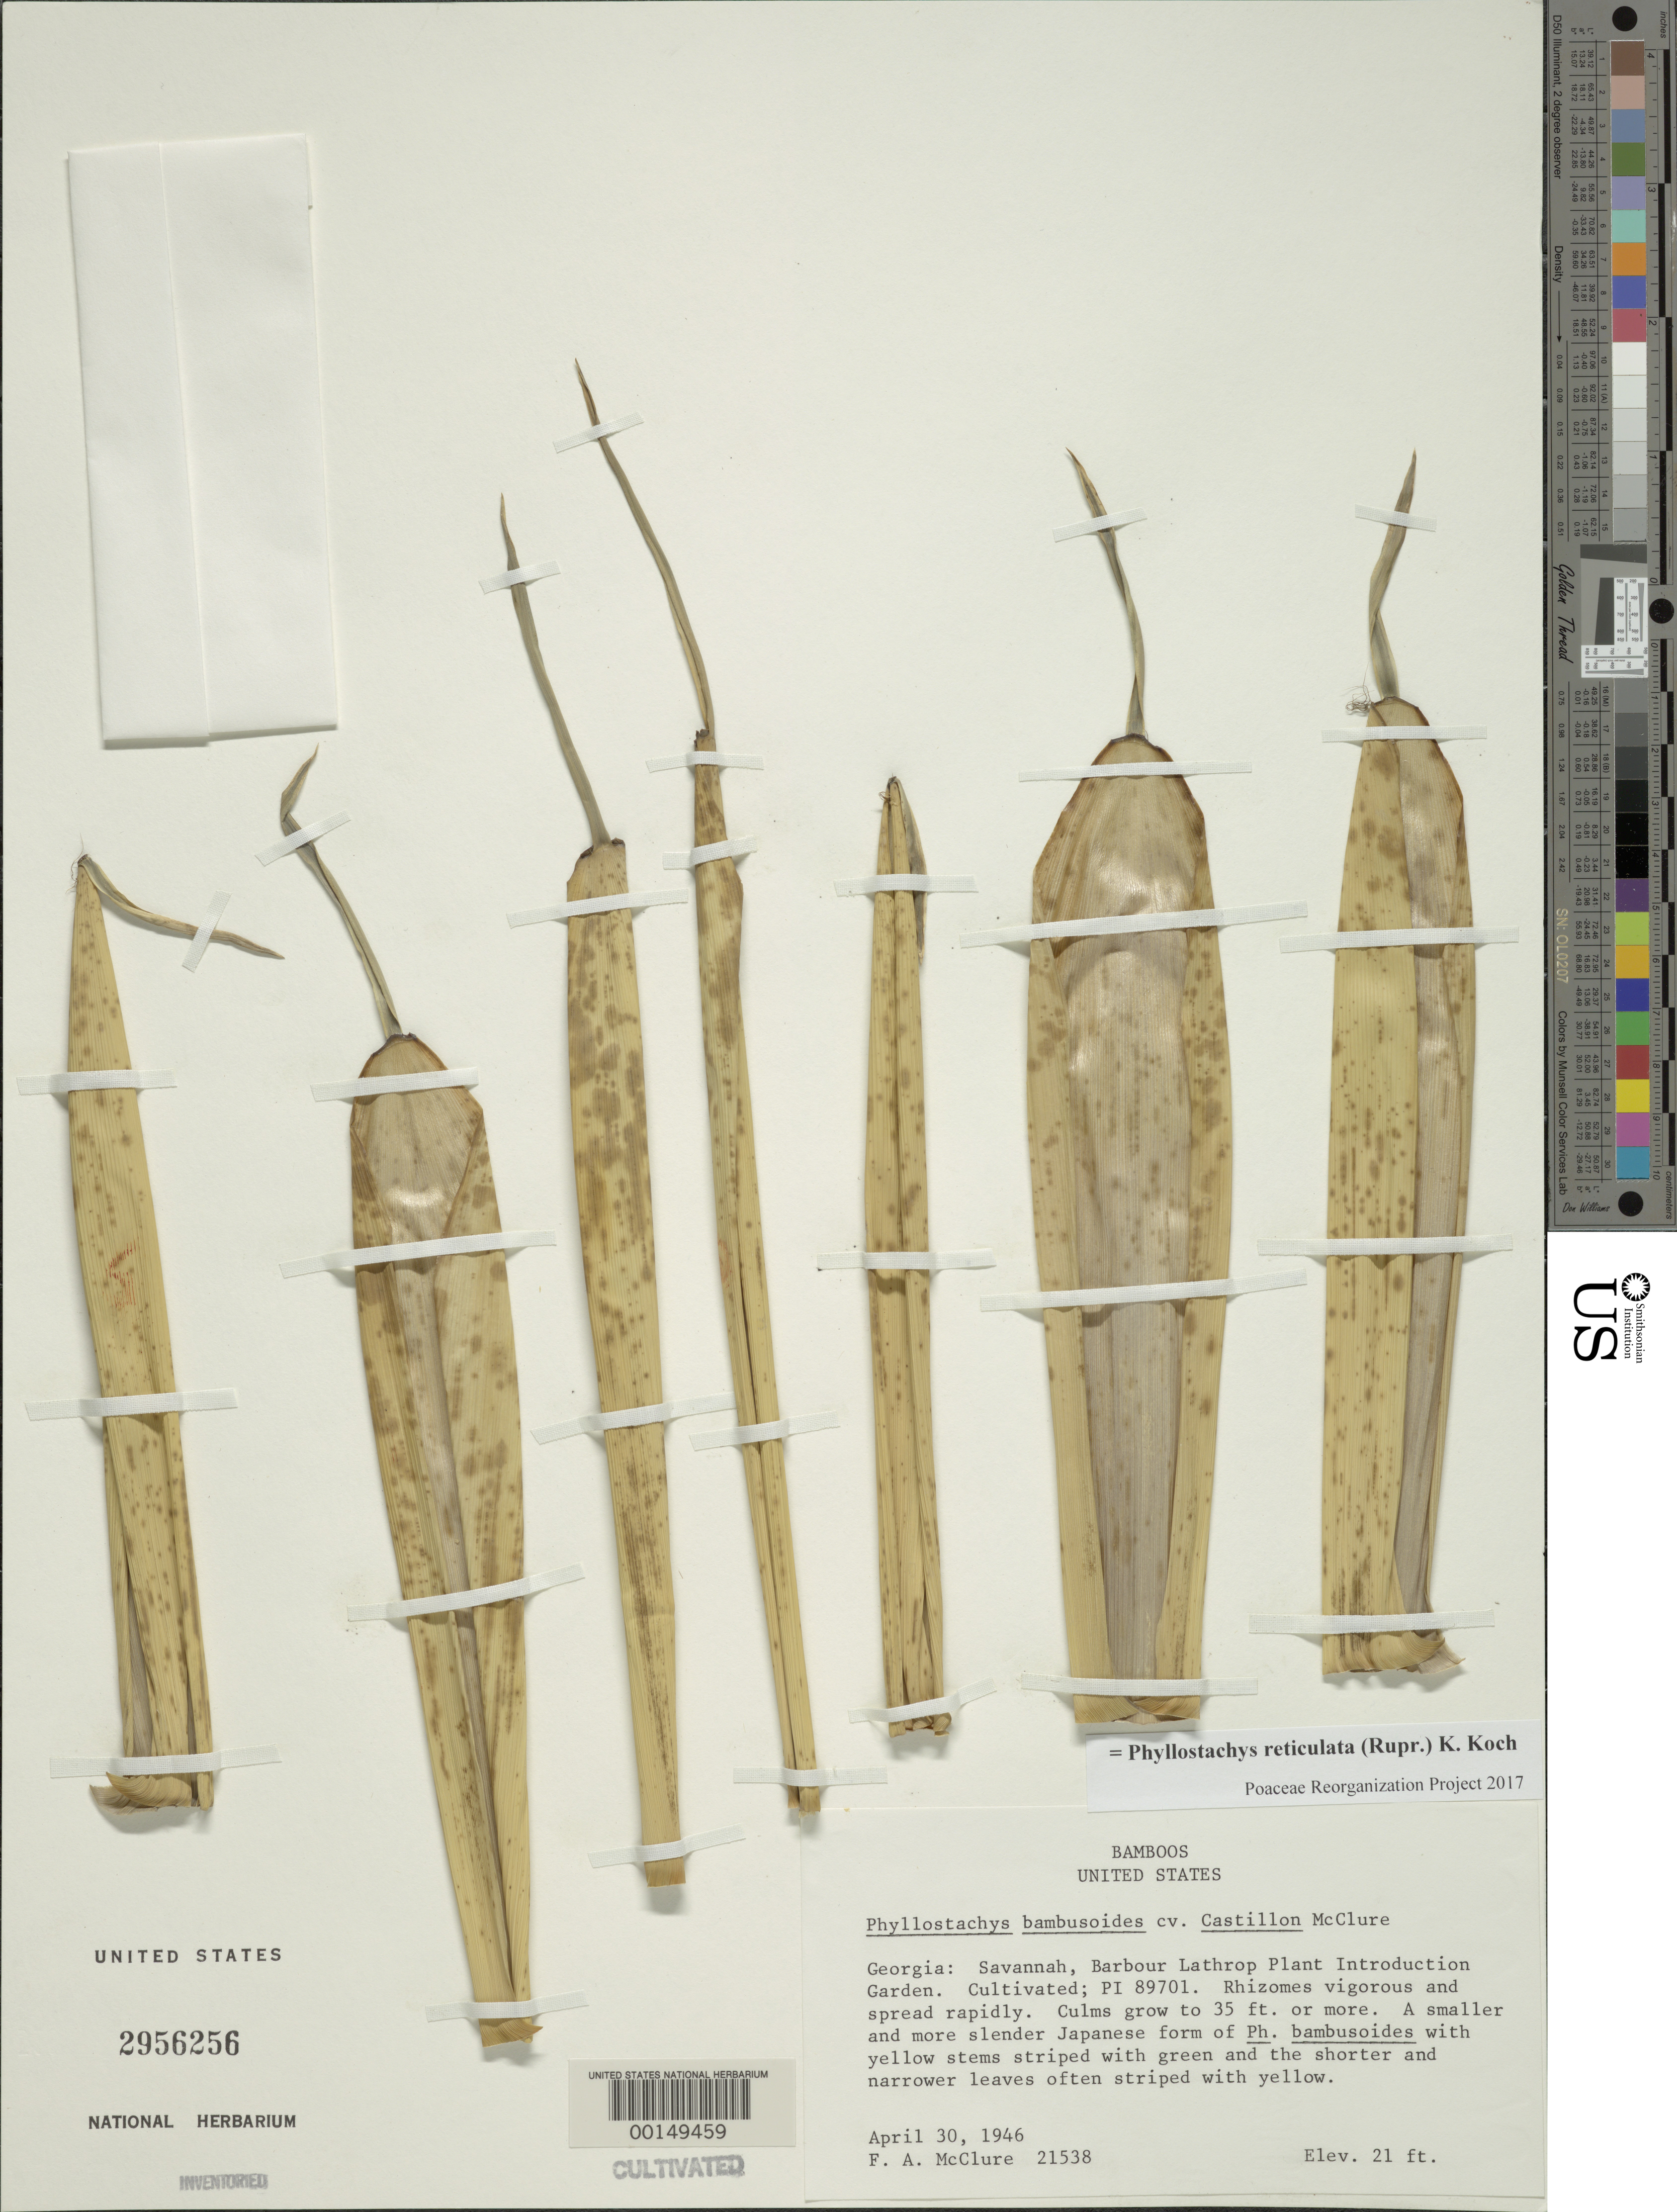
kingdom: Plantae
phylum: Tracheophyta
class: Liliopsida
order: Poales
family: Poaceae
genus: Phyllostachys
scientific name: Phyllostachys reticulata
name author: (Rupr.) K. Koch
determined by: Poaceae Reorganization Project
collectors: F. A. McClure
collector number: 21538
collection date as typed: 30 Apr 1946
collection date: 1946-04-30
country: United States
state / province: Georgia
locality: Savannah, barbour lathrop p.i. garden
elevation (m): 6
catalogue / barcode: US 2956256